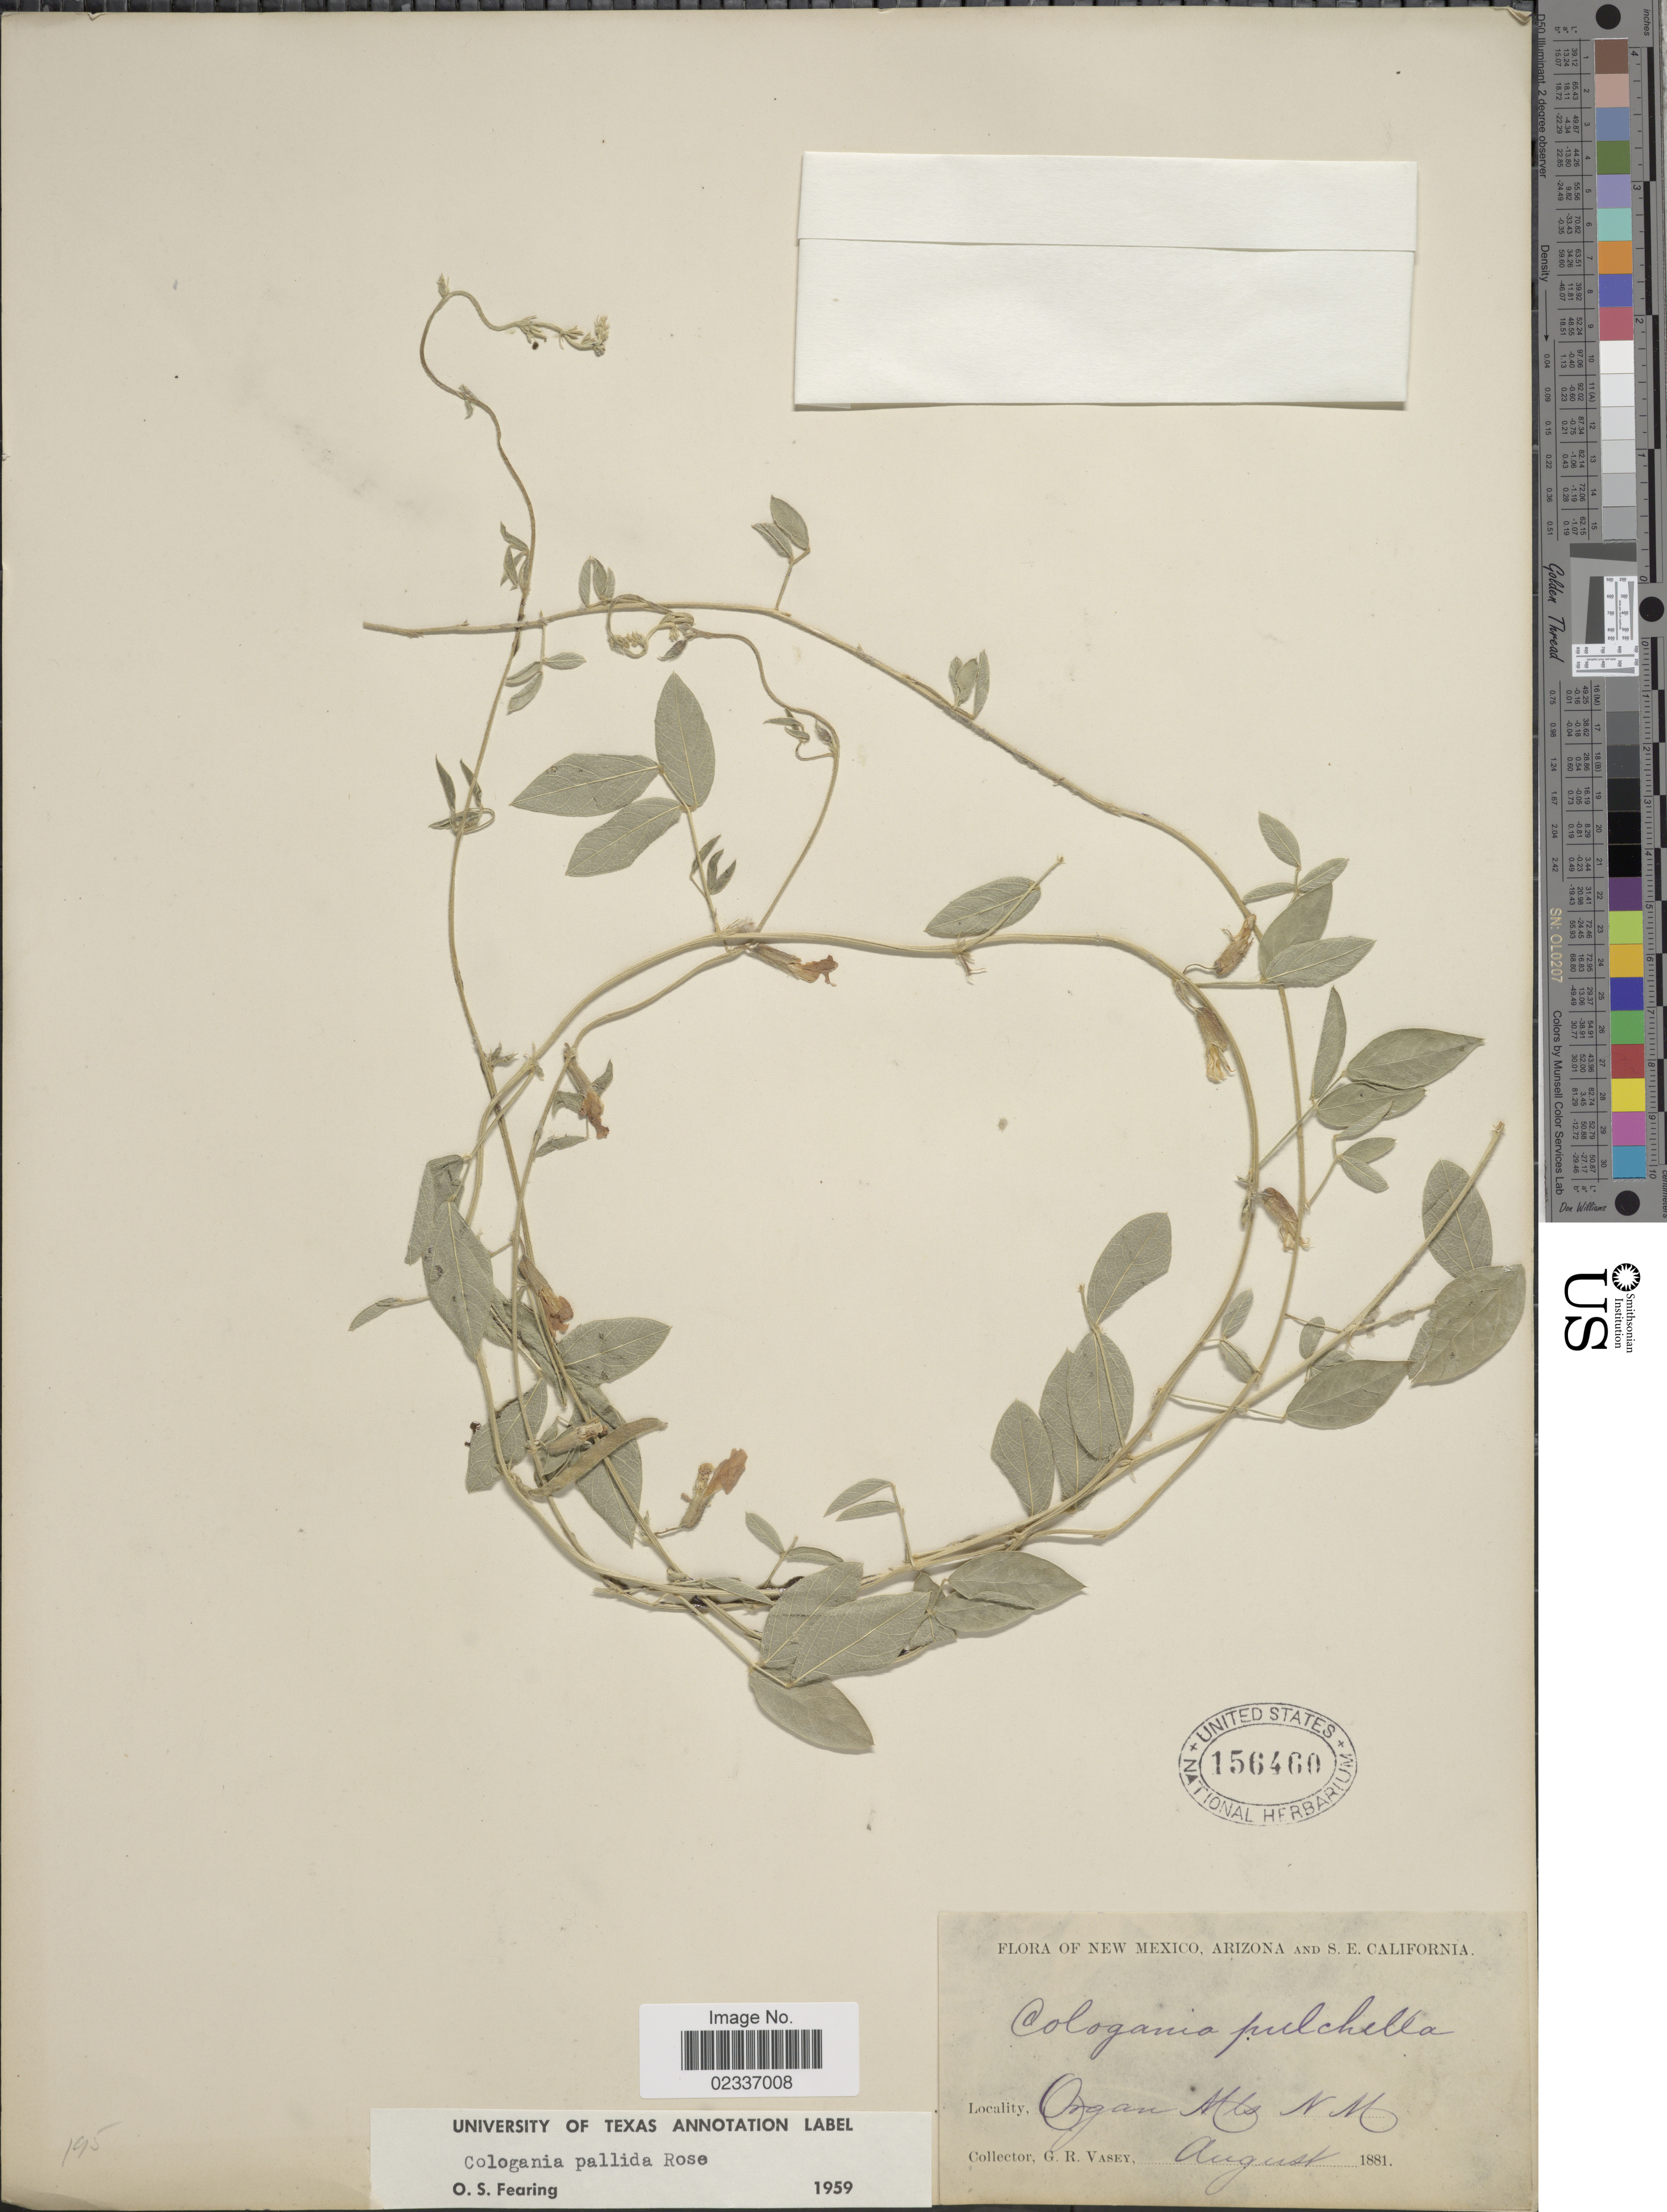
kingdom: Plantae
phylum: Tracheophyta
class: Magnoliopsida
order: Fabales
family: Fabaceae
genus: Cologania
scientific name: Cologania pallida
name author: Rose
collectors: G. R. Vasey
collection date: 1881-08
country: United States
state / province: New Mexico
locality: Organ Mts.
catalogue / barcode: US 156460